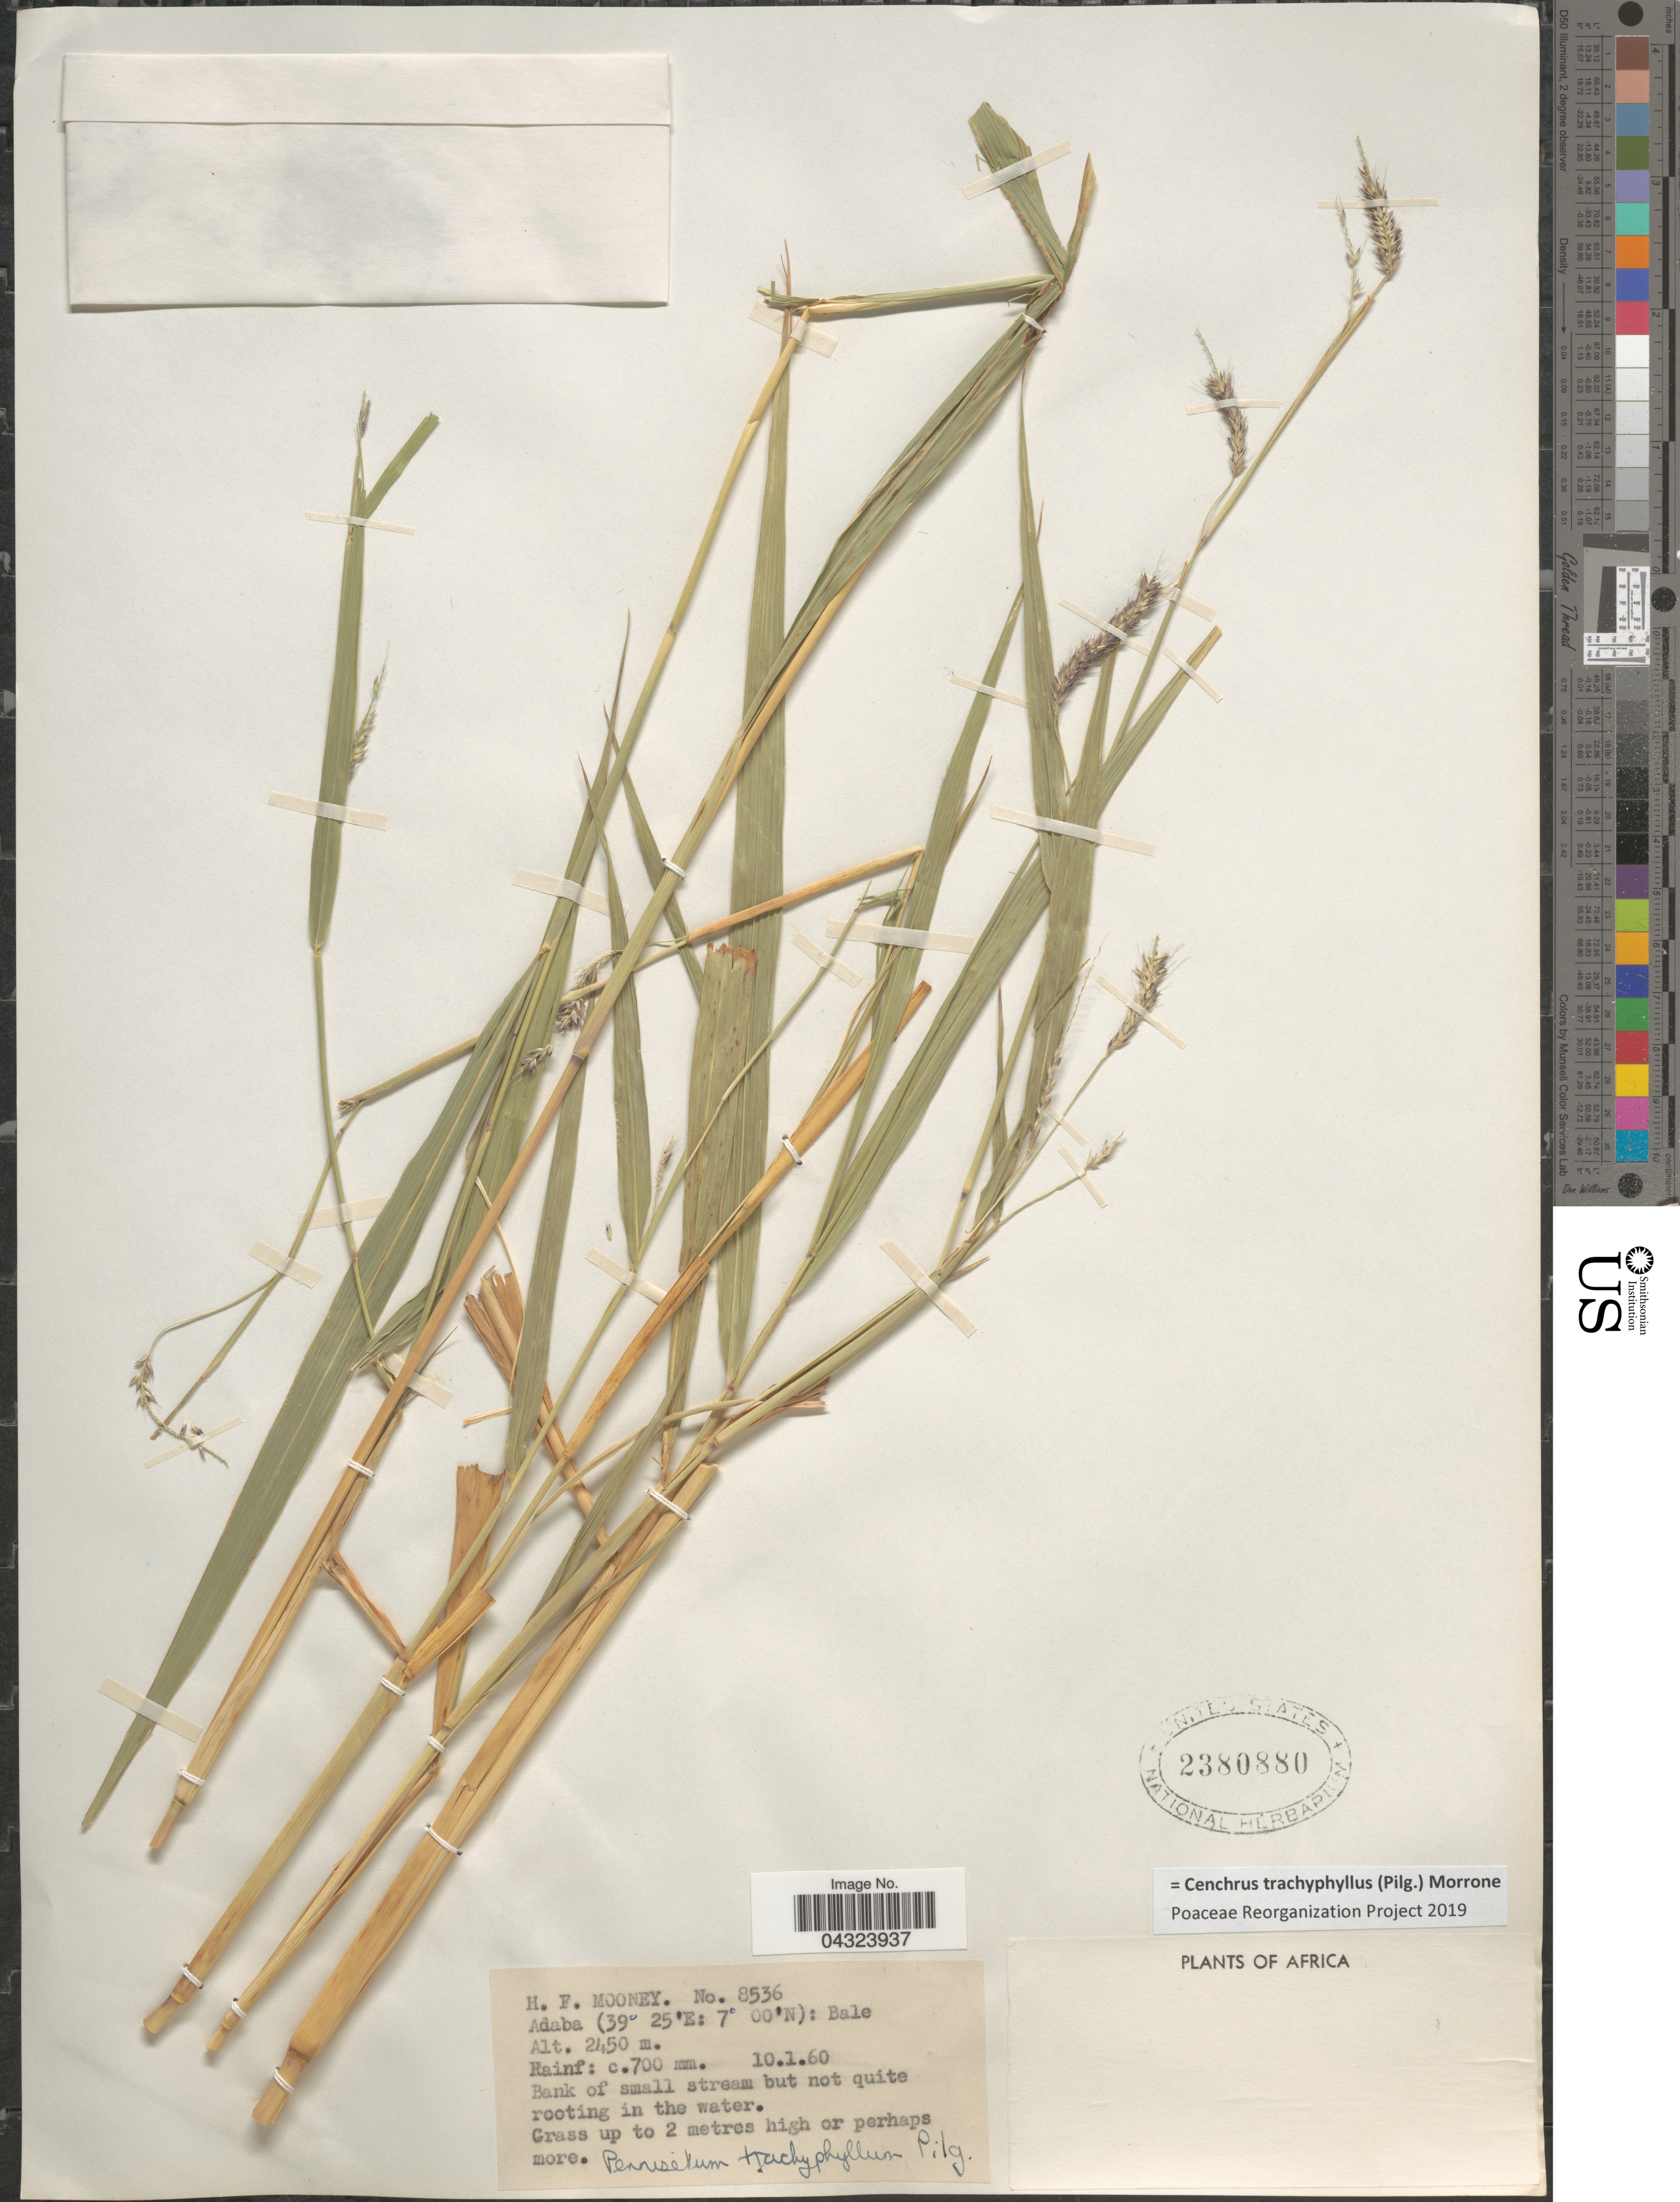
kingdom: Plantae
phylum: Tracheophyta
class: Liliopsida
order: Poales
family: Poaceae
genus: Cenchrus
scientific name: Cenchrus trachyphyllus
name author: (Pilg.) Morrone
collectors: H. Mooney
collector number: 8536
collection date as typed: Transcribed d/m/y: 10/1/60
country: Ethiopia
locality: Africa. Adaba: Bale.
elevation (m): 2450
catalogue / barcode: US 2380880